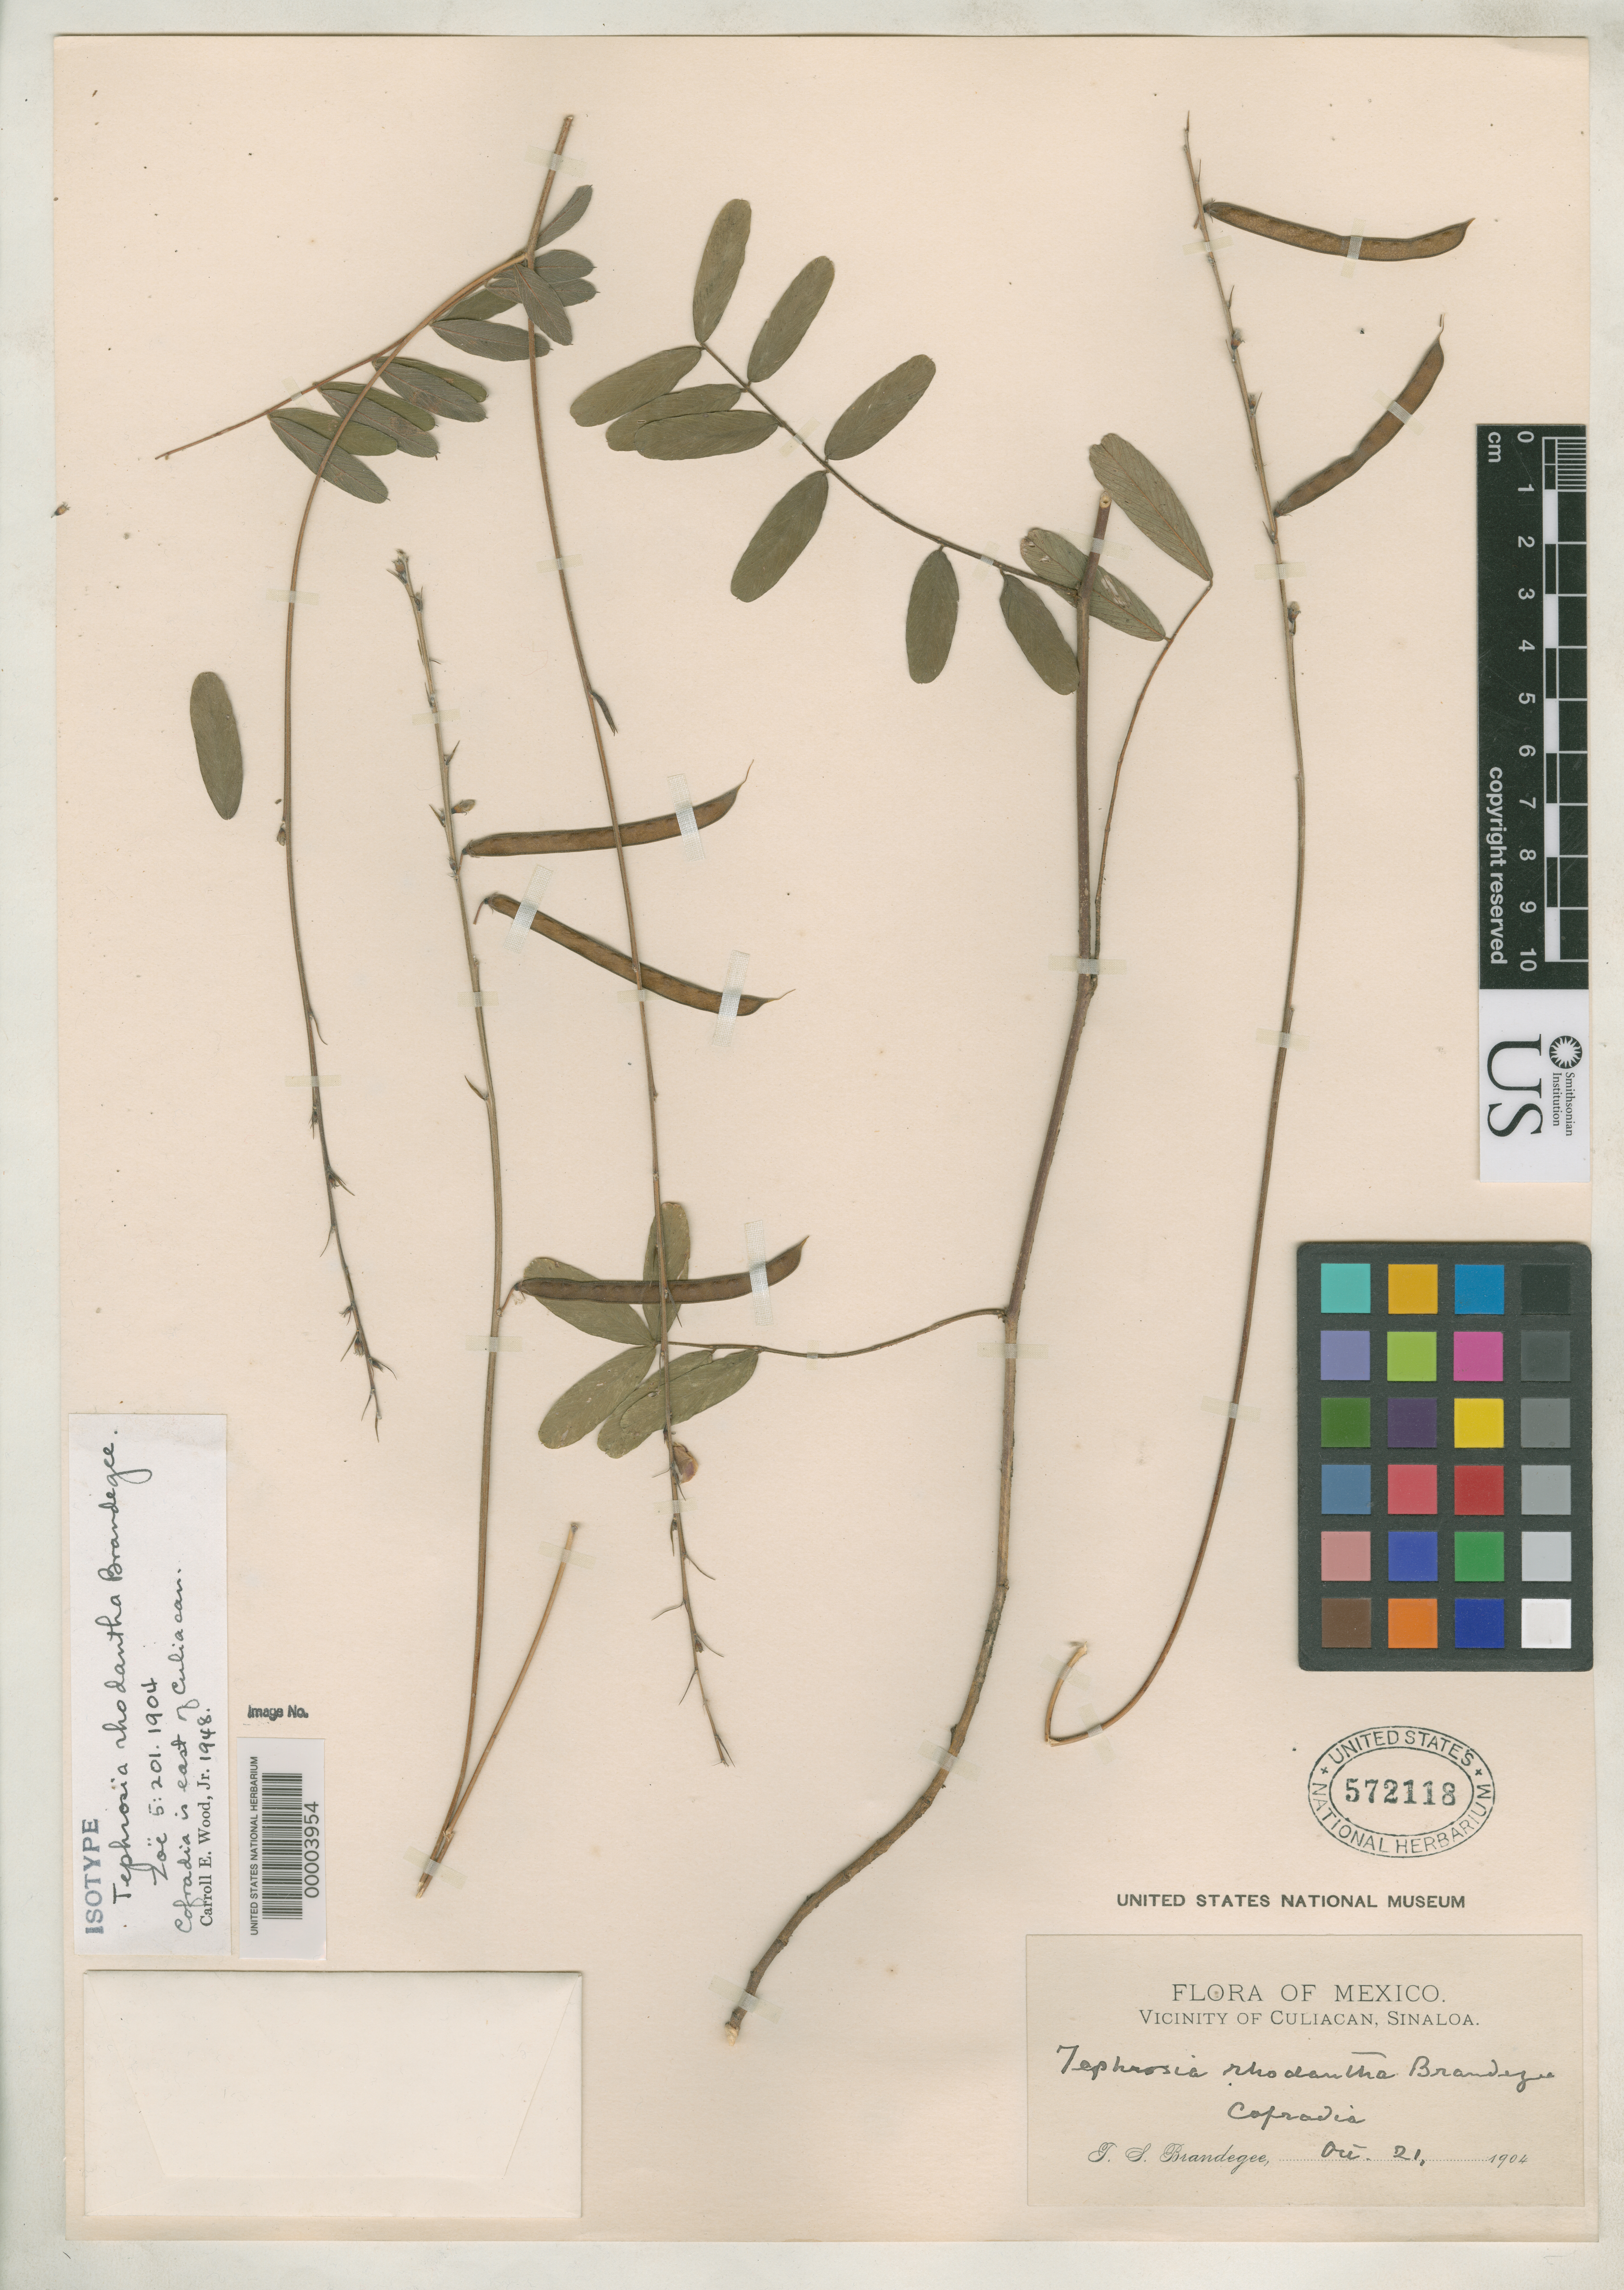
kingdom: Plantae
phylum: Tracheophyta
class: Magnoliopsida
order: Fabales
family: Fabaceae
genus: Tephrosia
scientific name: Tephrosia rhodantha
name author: Brandegee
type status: Isotype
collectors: T. S. Brandegee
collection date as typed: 21 Oct 1904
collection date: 1904-10-21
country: Mexico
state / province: Sinaloa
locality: Cofradia, east of Culiacan.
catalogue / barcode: US 572118